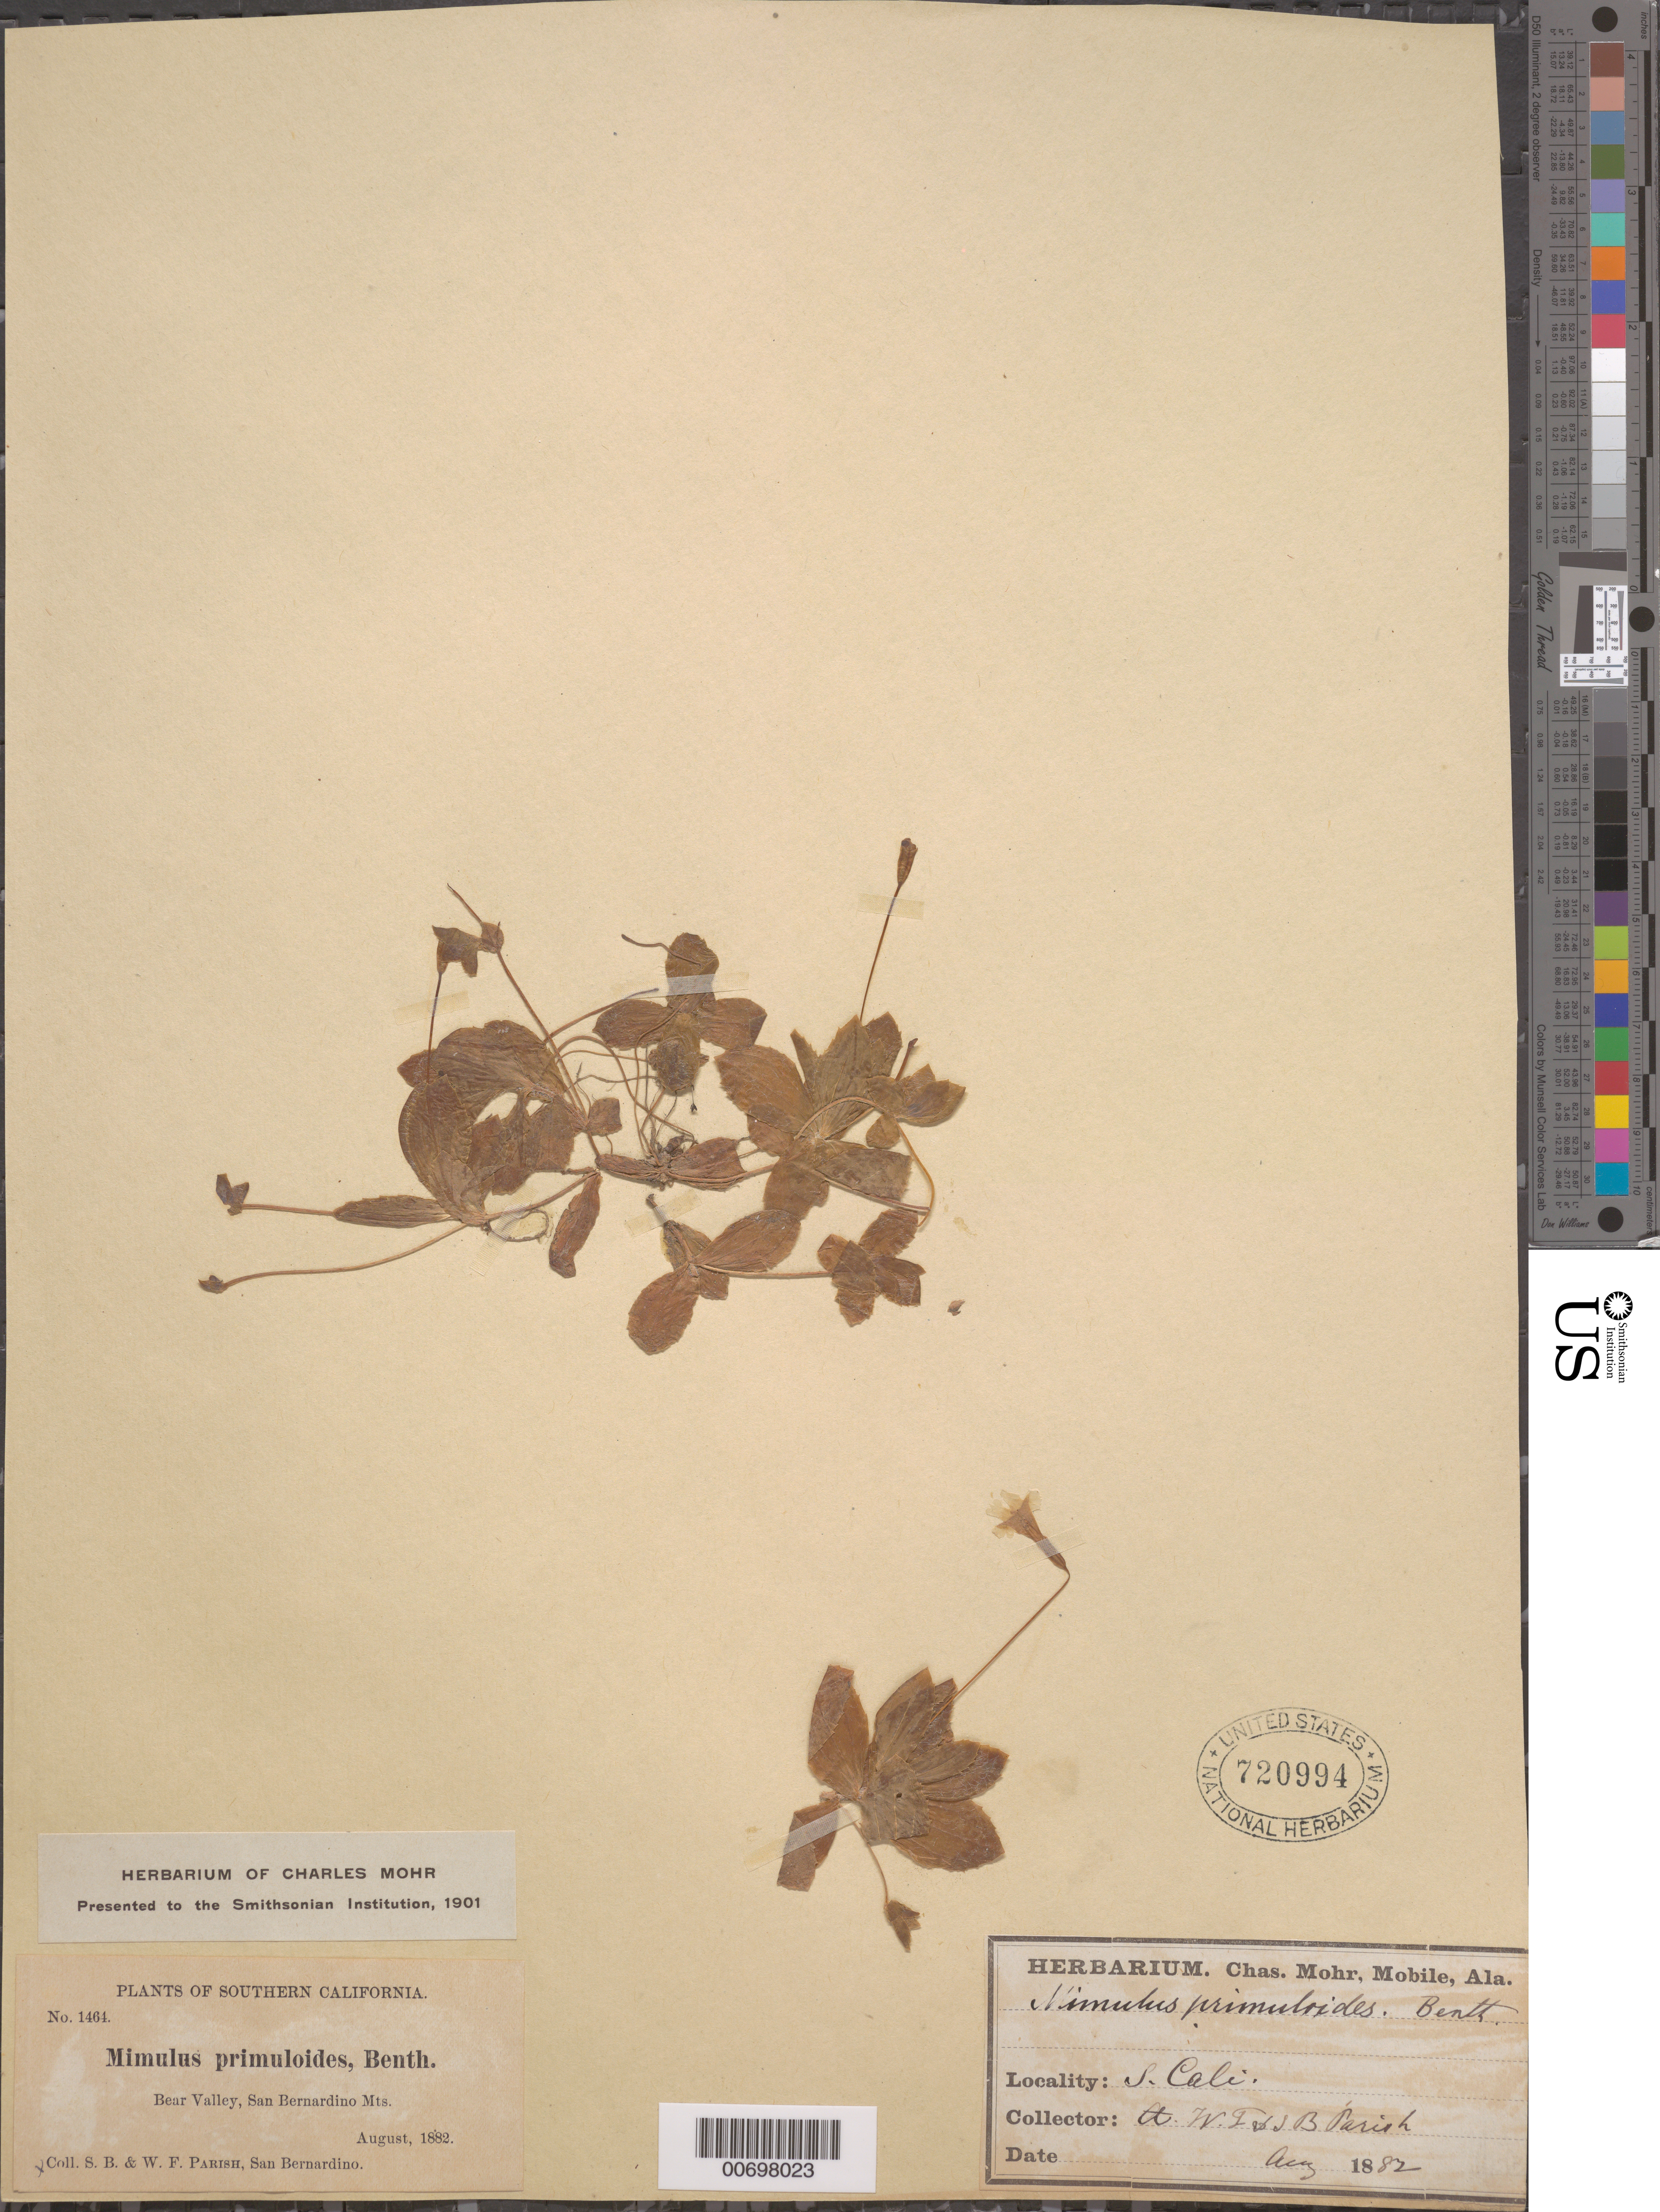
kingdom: Plantae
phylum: Tracheophyta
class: Magnoliopsida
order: Lamiales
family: Phrymaceae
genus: Mimulus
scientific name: Mimulus primuloides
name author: Benth.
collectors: S. B. Parish & W. F. Parish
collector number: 1464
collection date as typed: Aug 1882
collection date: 1882-08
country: United States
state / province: California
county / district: San Bernardino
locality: Bear Valley, San Bernardino Mts.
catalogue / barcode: US 720994